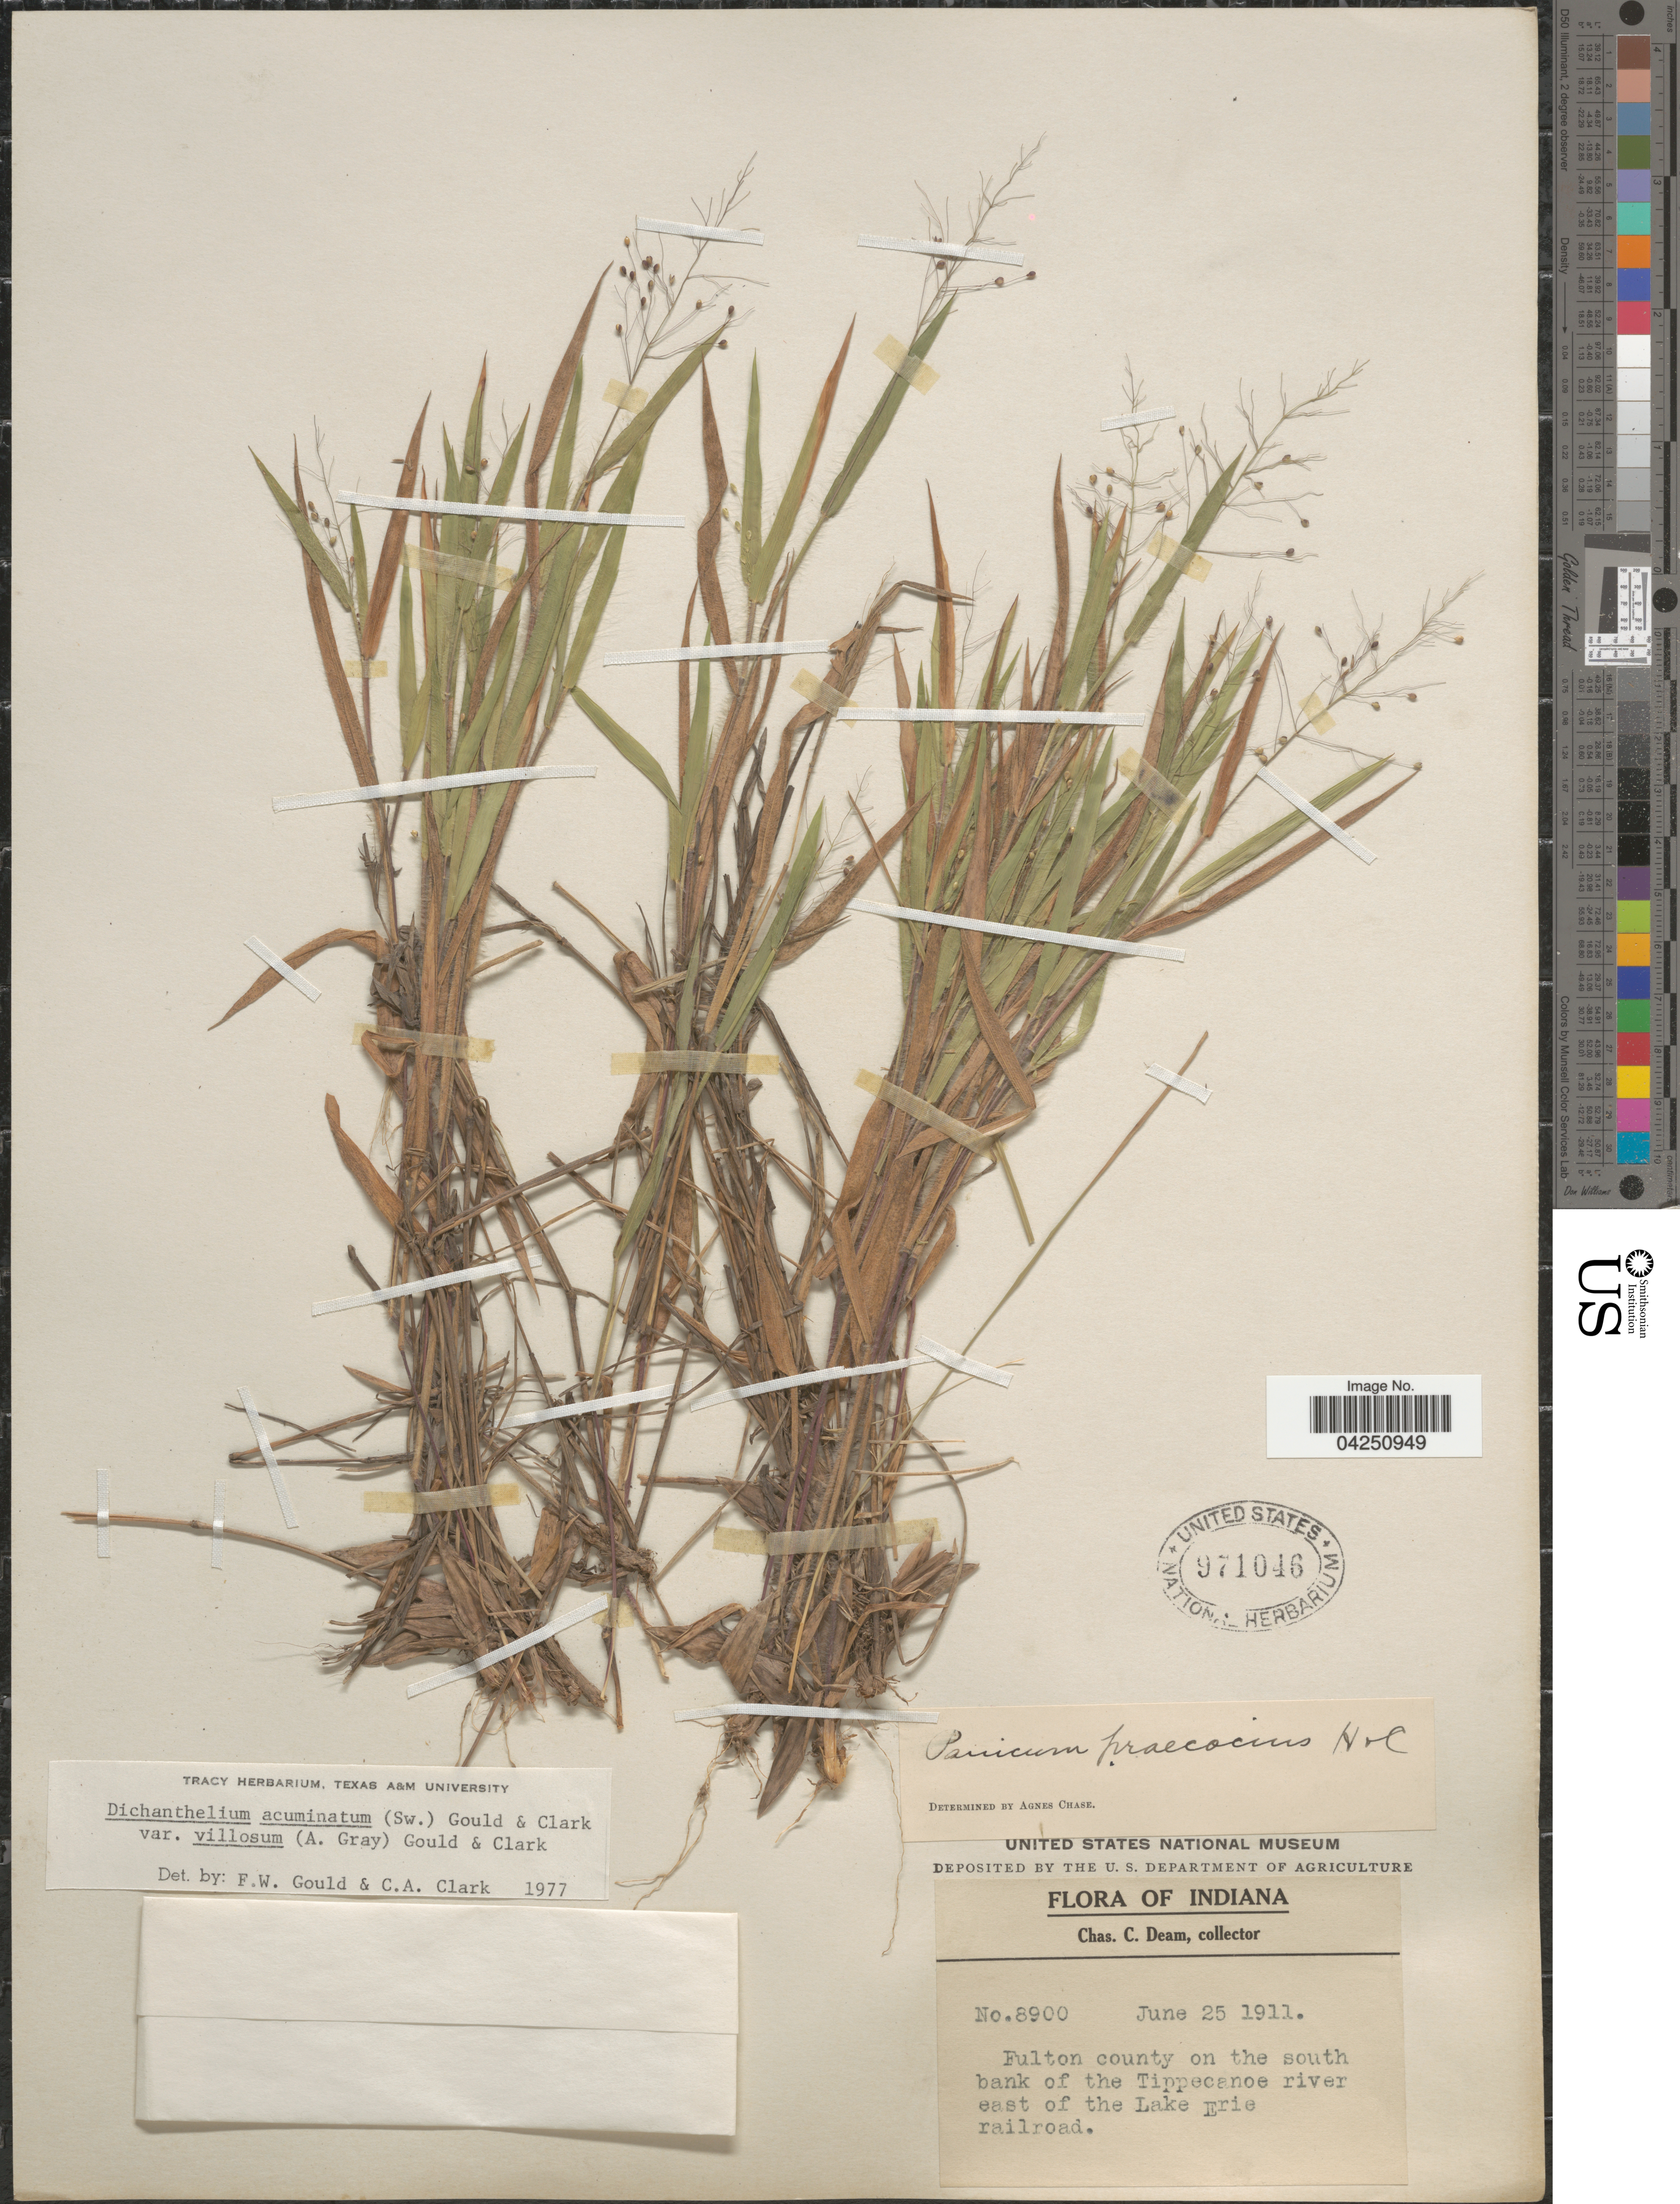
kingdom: Plantae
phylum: Tracheophyta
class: Liliopsida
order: Poales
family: Poaceae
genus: Dichanthelium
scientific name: Dichanthelium acuminatum var. acuminatum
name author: (Sw.) Gould & C.A. Clark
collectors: C. C. Deam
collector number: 8900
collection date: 1911-06-25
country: United States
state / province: Indiana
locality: Fulton county on the south bank of the Tippecanoe river east of the Lake Erie railroad.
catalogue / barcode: US 971046